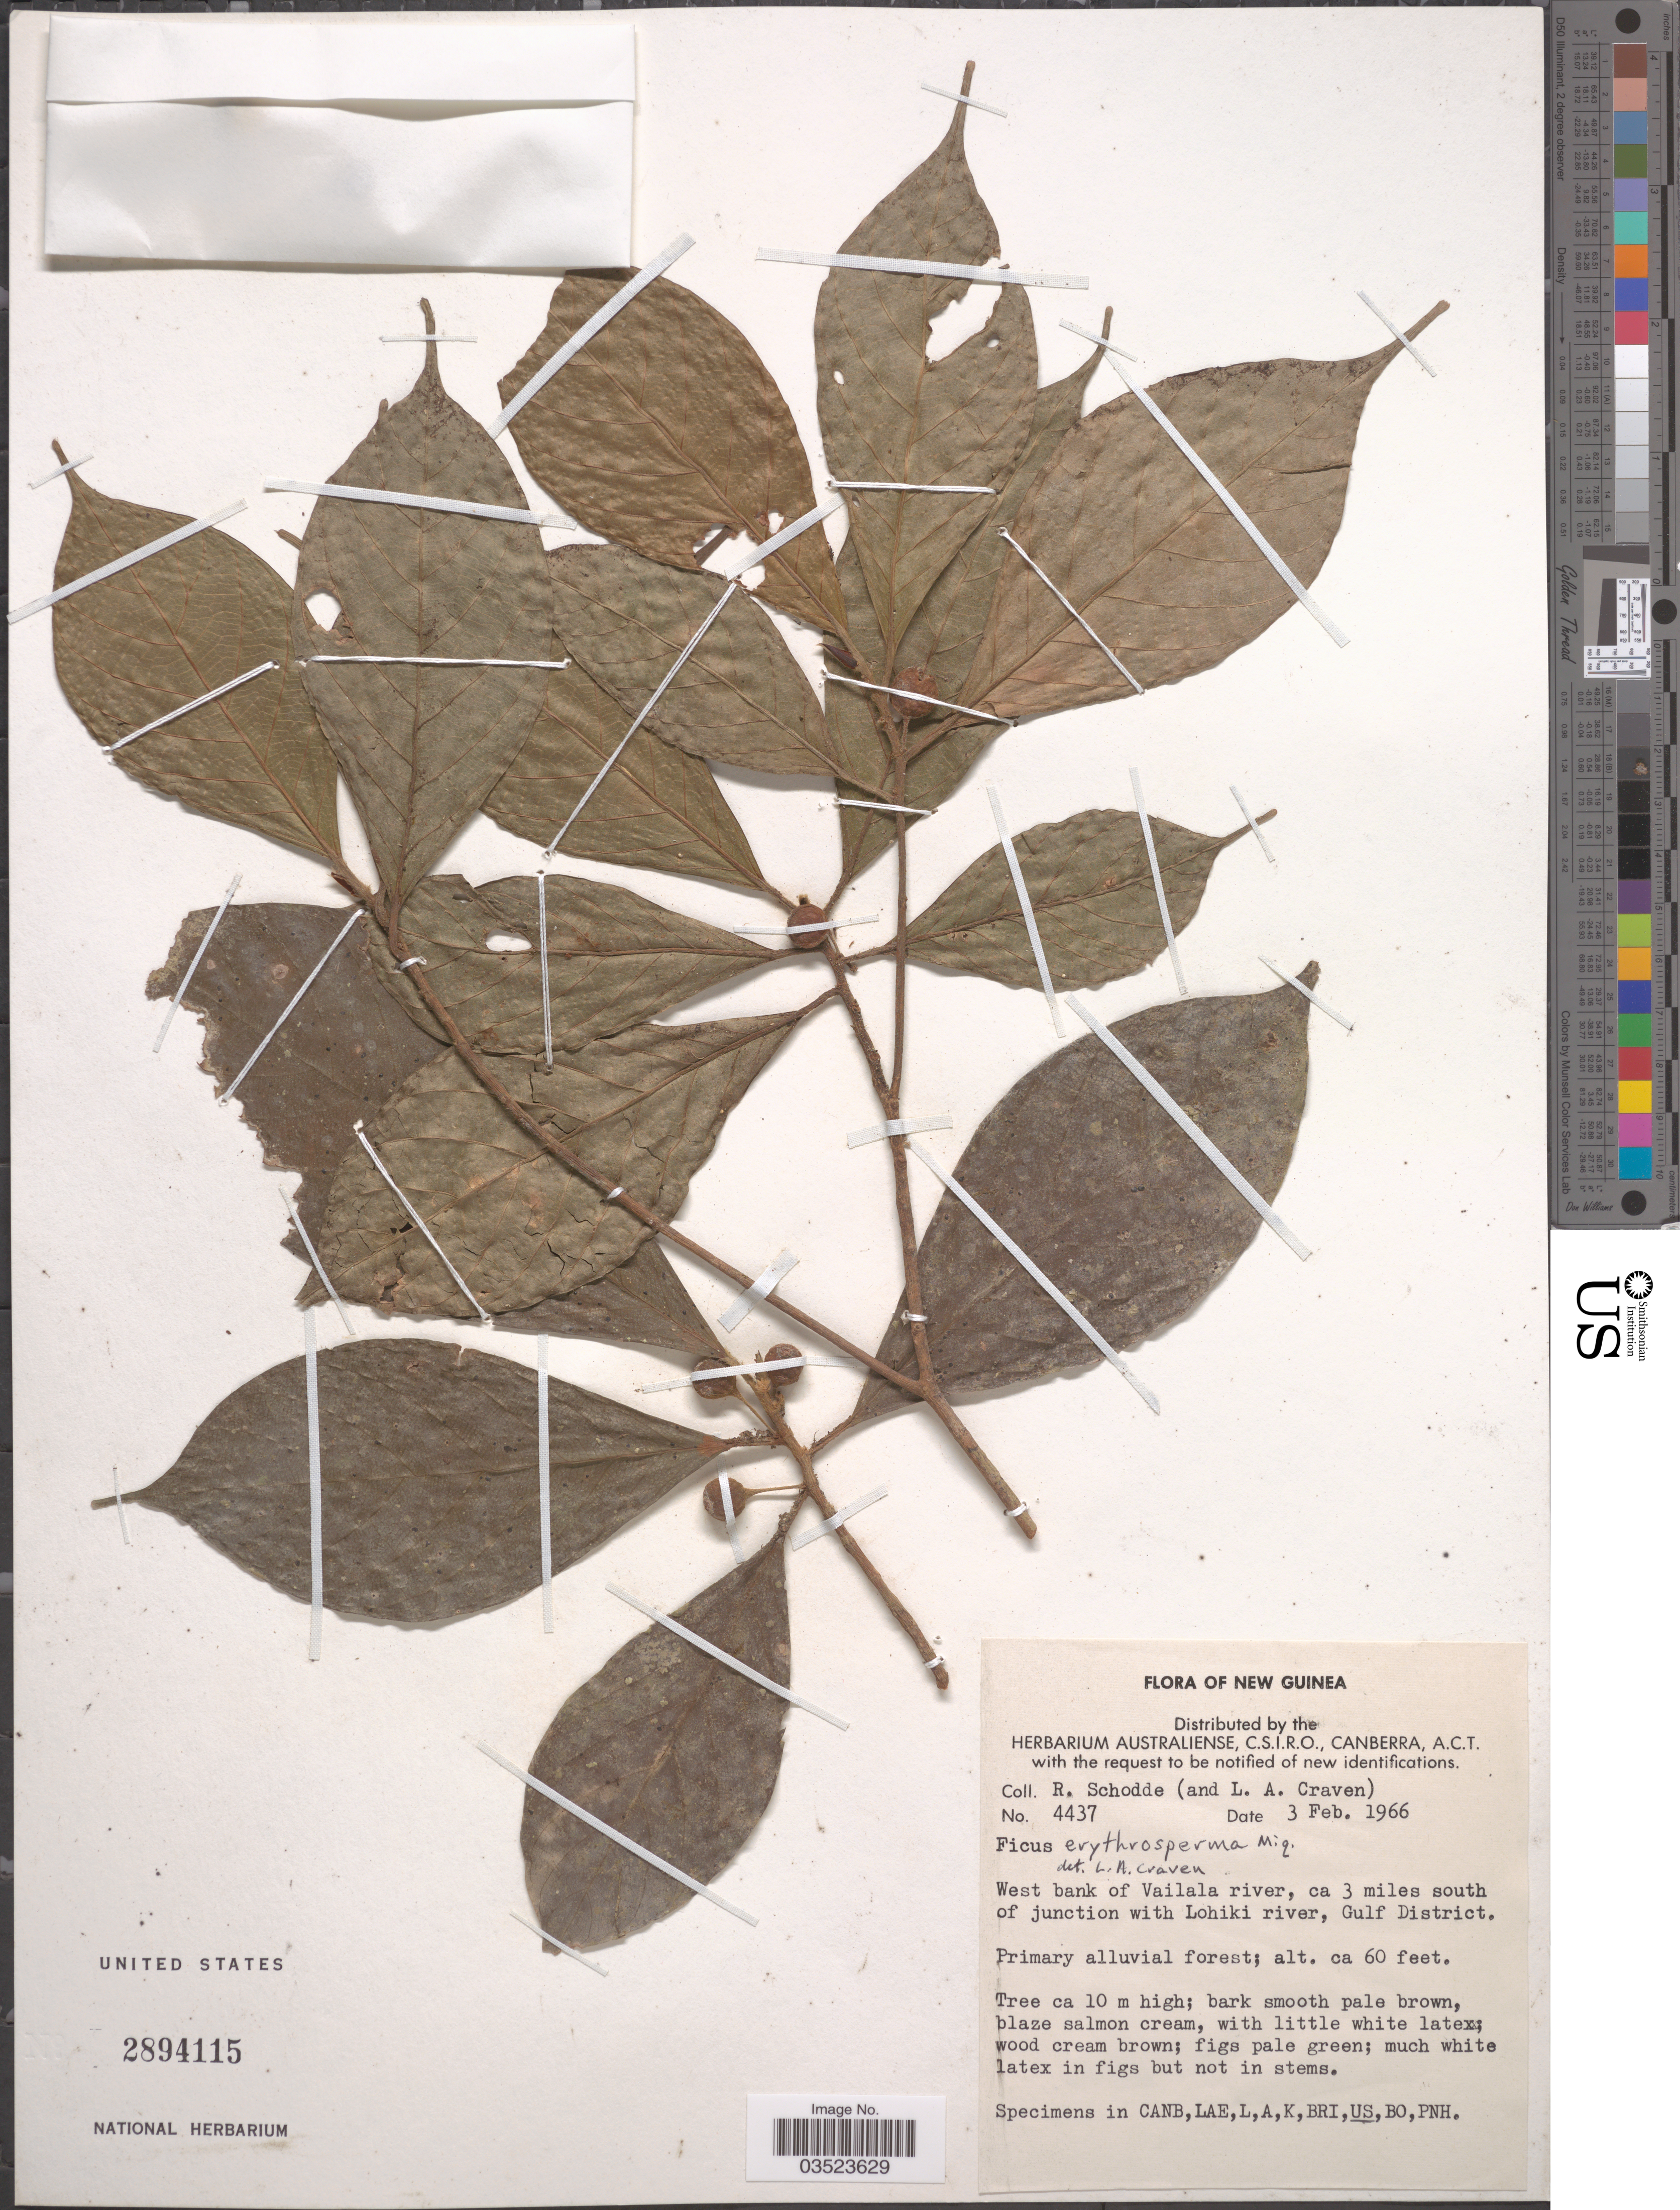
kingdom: Plantae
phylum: Tracheophyta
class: Magnoliopsida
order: Rosales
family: Moraceae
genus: Ficus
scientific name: Ficus erythrosperma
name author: Miq.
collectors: R. Schodde & L. A. Craven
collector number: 4437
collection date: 1966-02-03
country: Papua New Guinea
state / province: Gulf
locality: New Guinea. West bank of Vailala river, ca 3 miles south of junction with Lohiki river.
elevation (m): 18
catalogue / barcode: US 284115